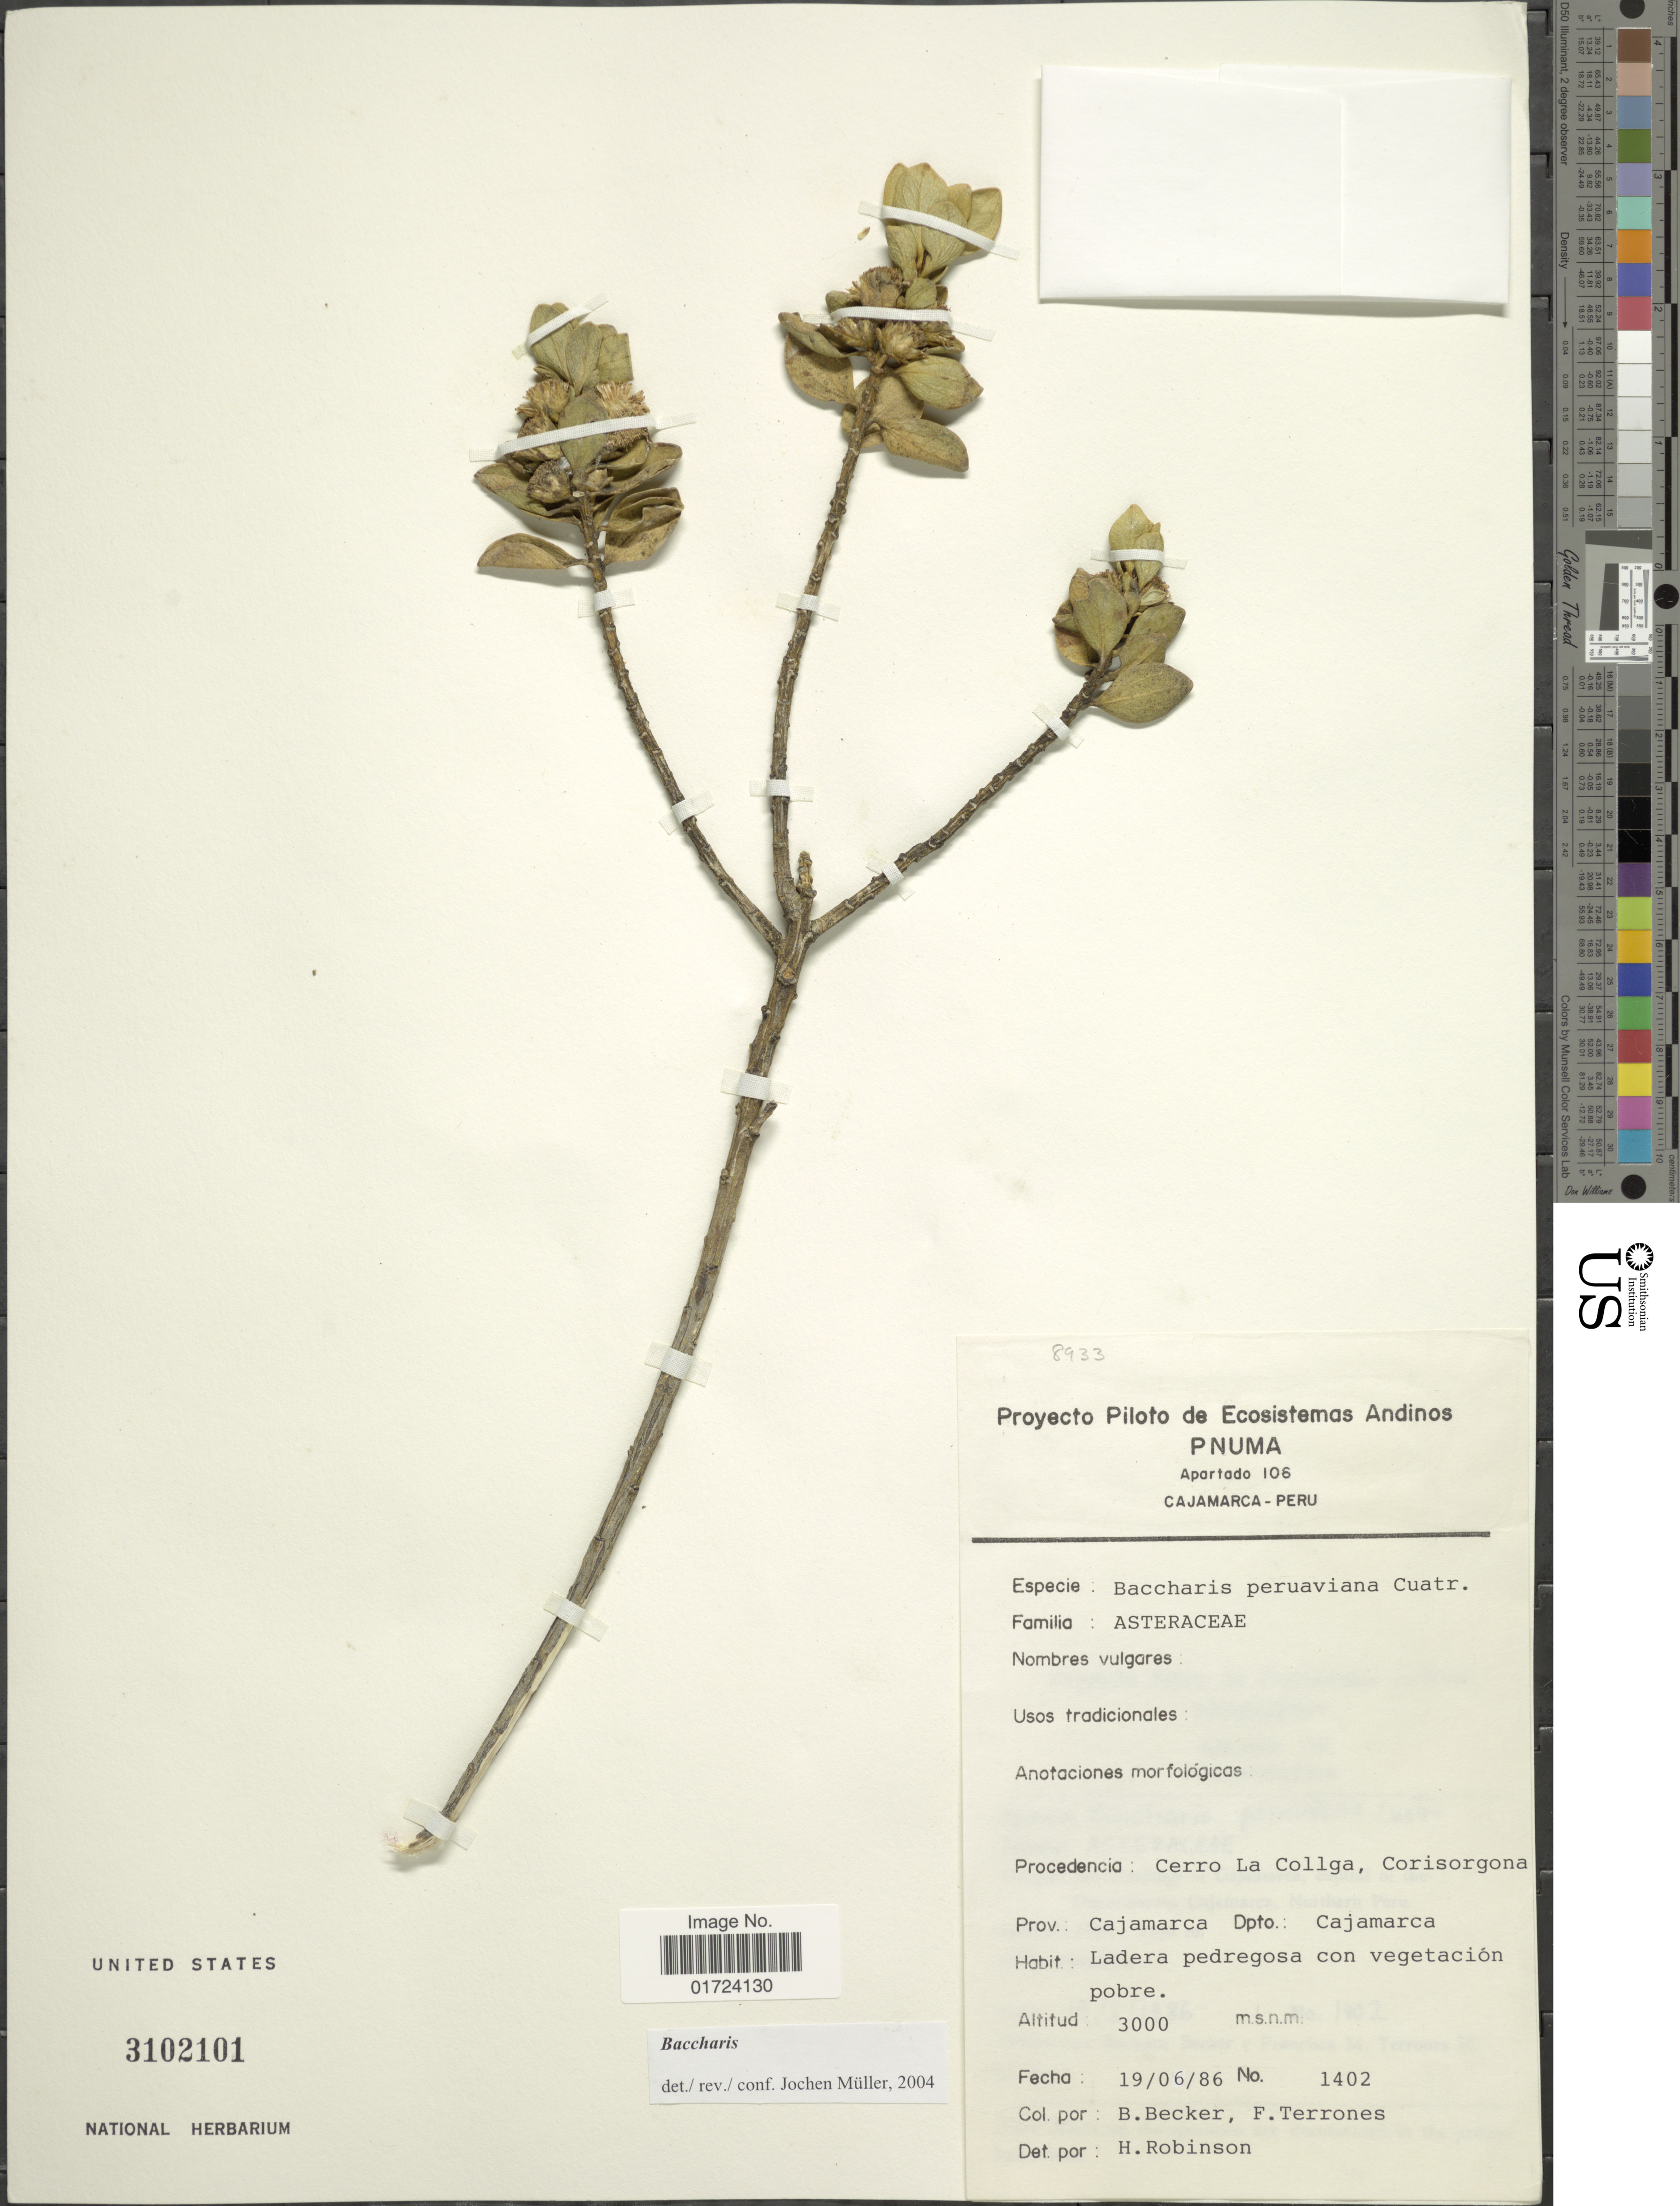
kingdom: Plantae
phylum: Tracheophyta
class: Magnoliopsida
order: Asterales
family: Asteraceae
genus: Baccharis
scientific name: Baccharis sp.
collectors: B. Becker & F. Terrones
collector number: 1402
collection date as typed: Transcribed d/m/y: 19/6/86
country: Peru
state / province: Cajamarca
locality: Cerro La Collga, Corisorgona. Prov.: Cajamarca, Dpto.: Cajamarca.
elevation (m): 3000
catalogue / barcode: US 3102101